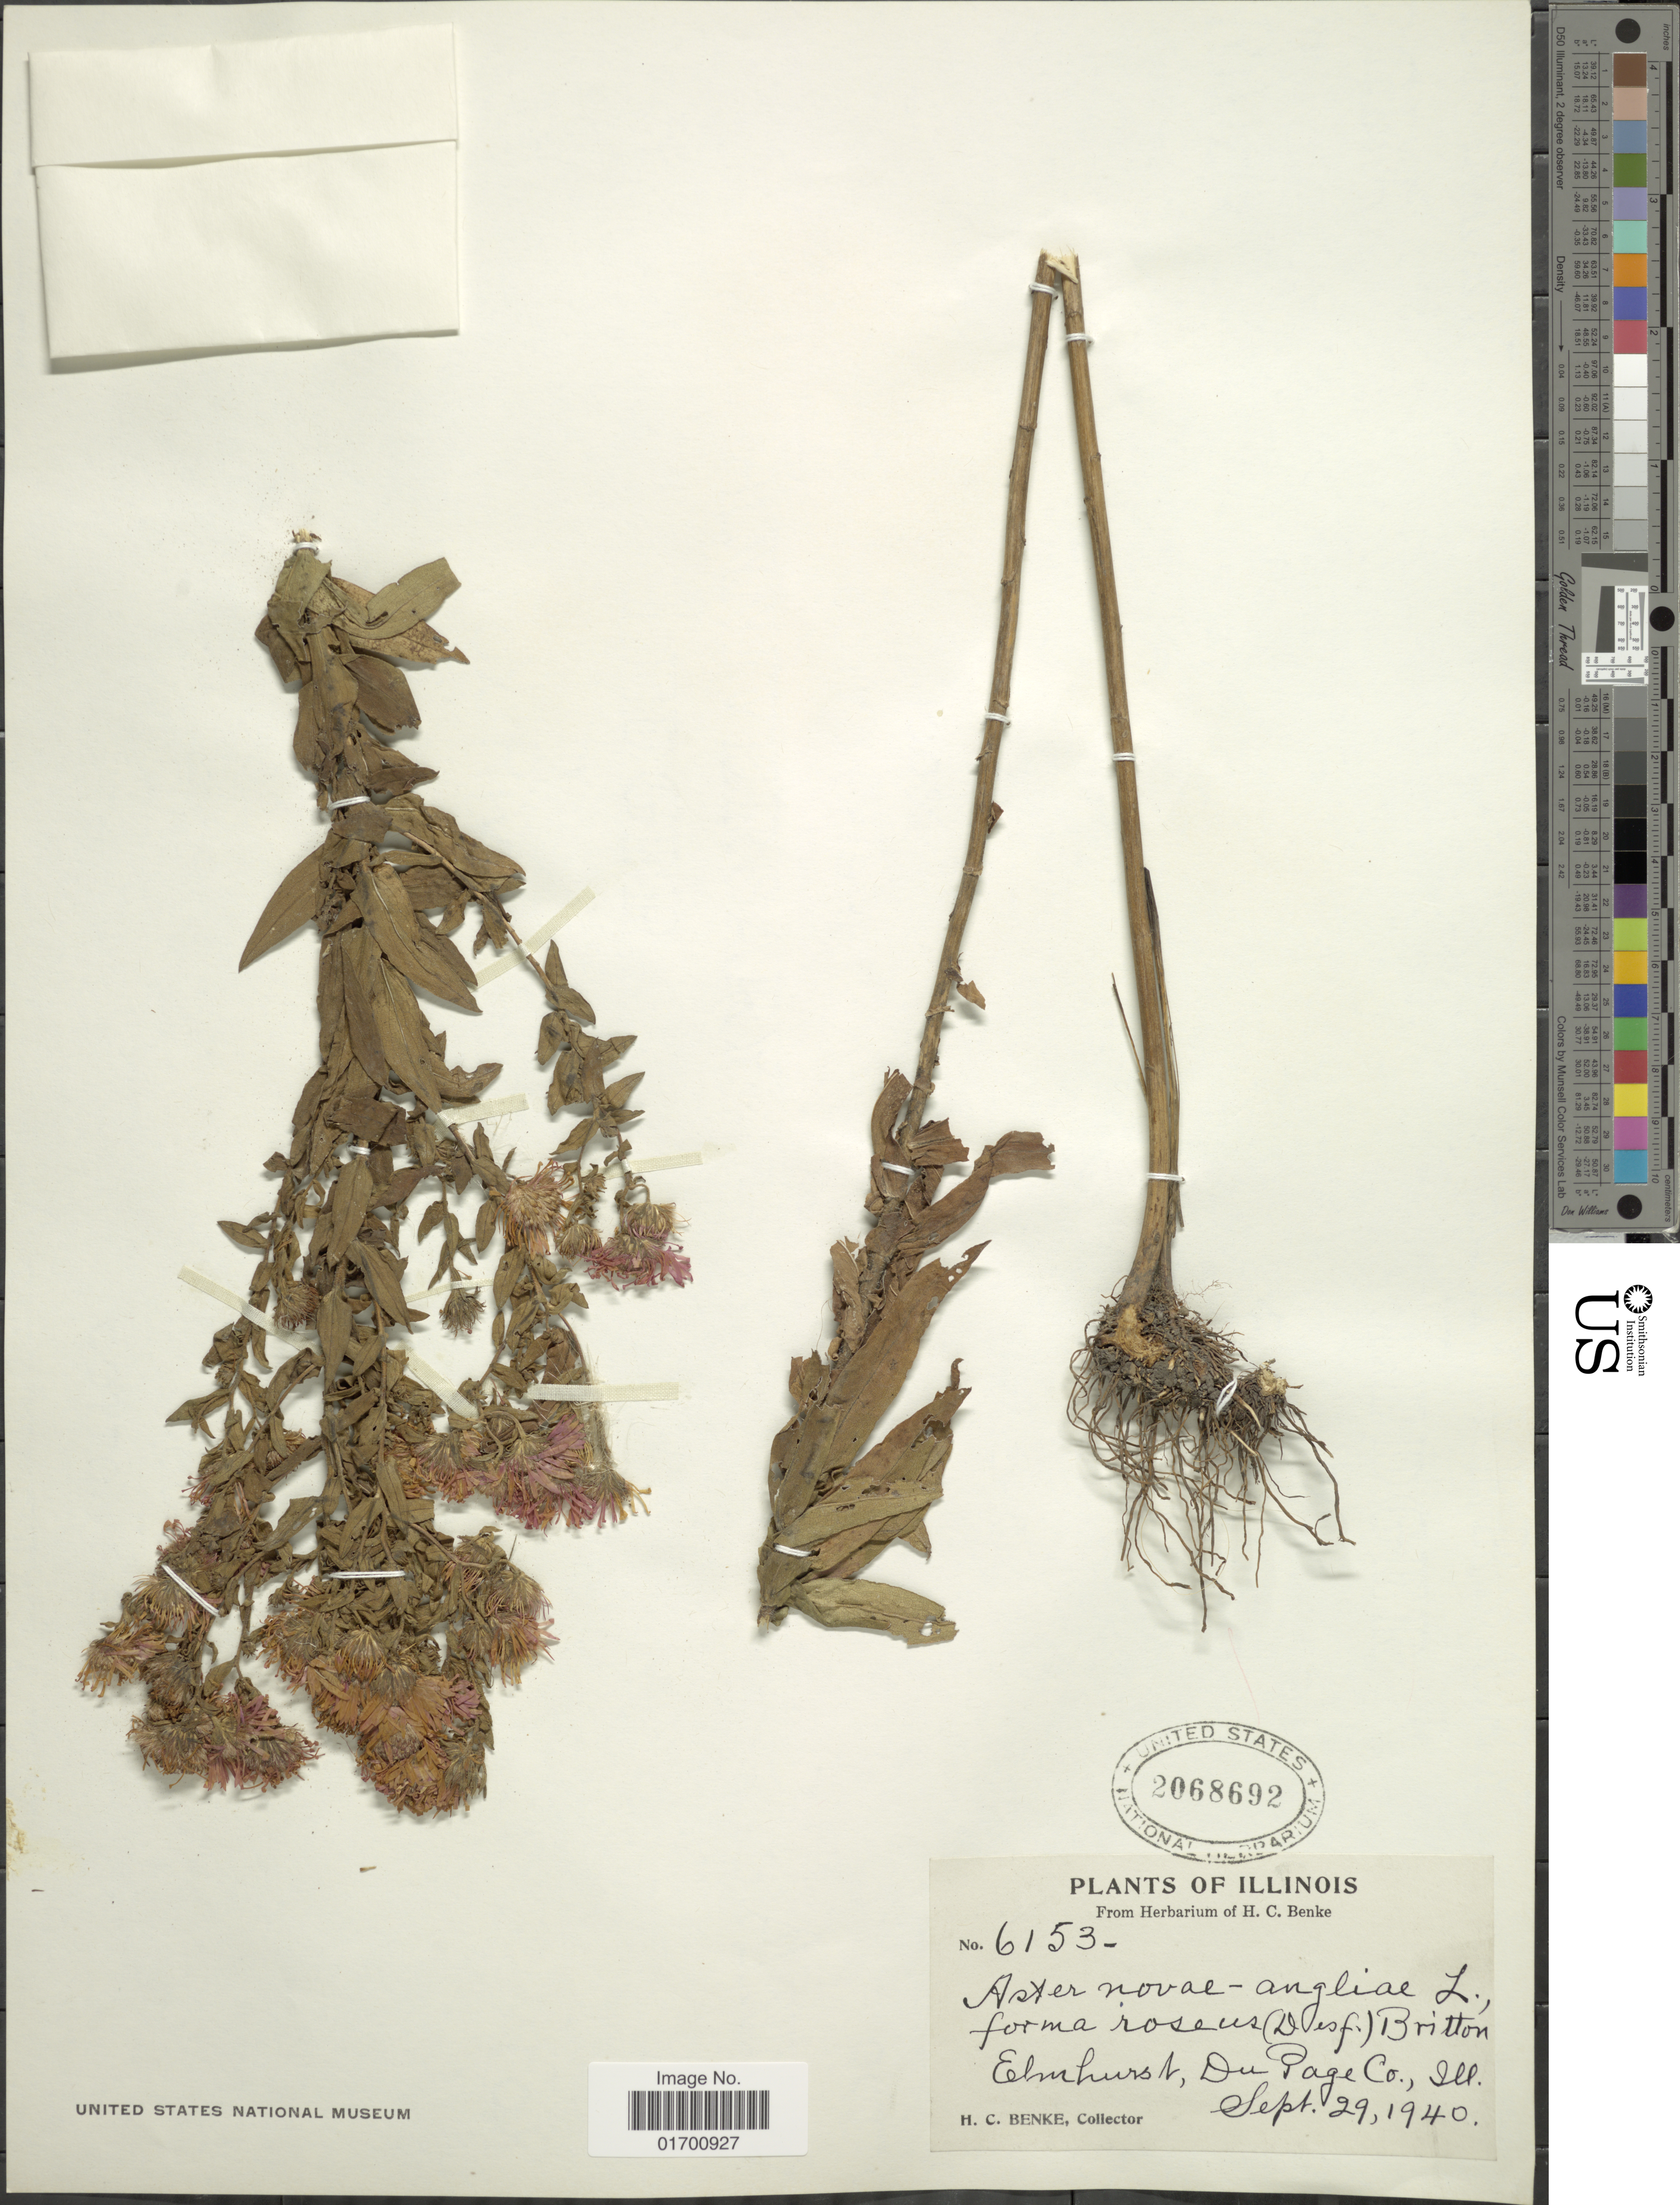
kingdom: Plantae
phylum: Tracheophyta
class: Magnoliopsida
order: Asterales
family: Asteraceae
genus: Symphyotrichum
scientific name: Symphyotrichum novae-angliae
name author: (L.) G.L. Nesom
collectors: H. Benke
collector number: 6153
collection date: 1940-09-29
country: United States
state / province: Illinois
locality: Elmhurst, Du Page Co.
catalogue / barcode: US 2068692